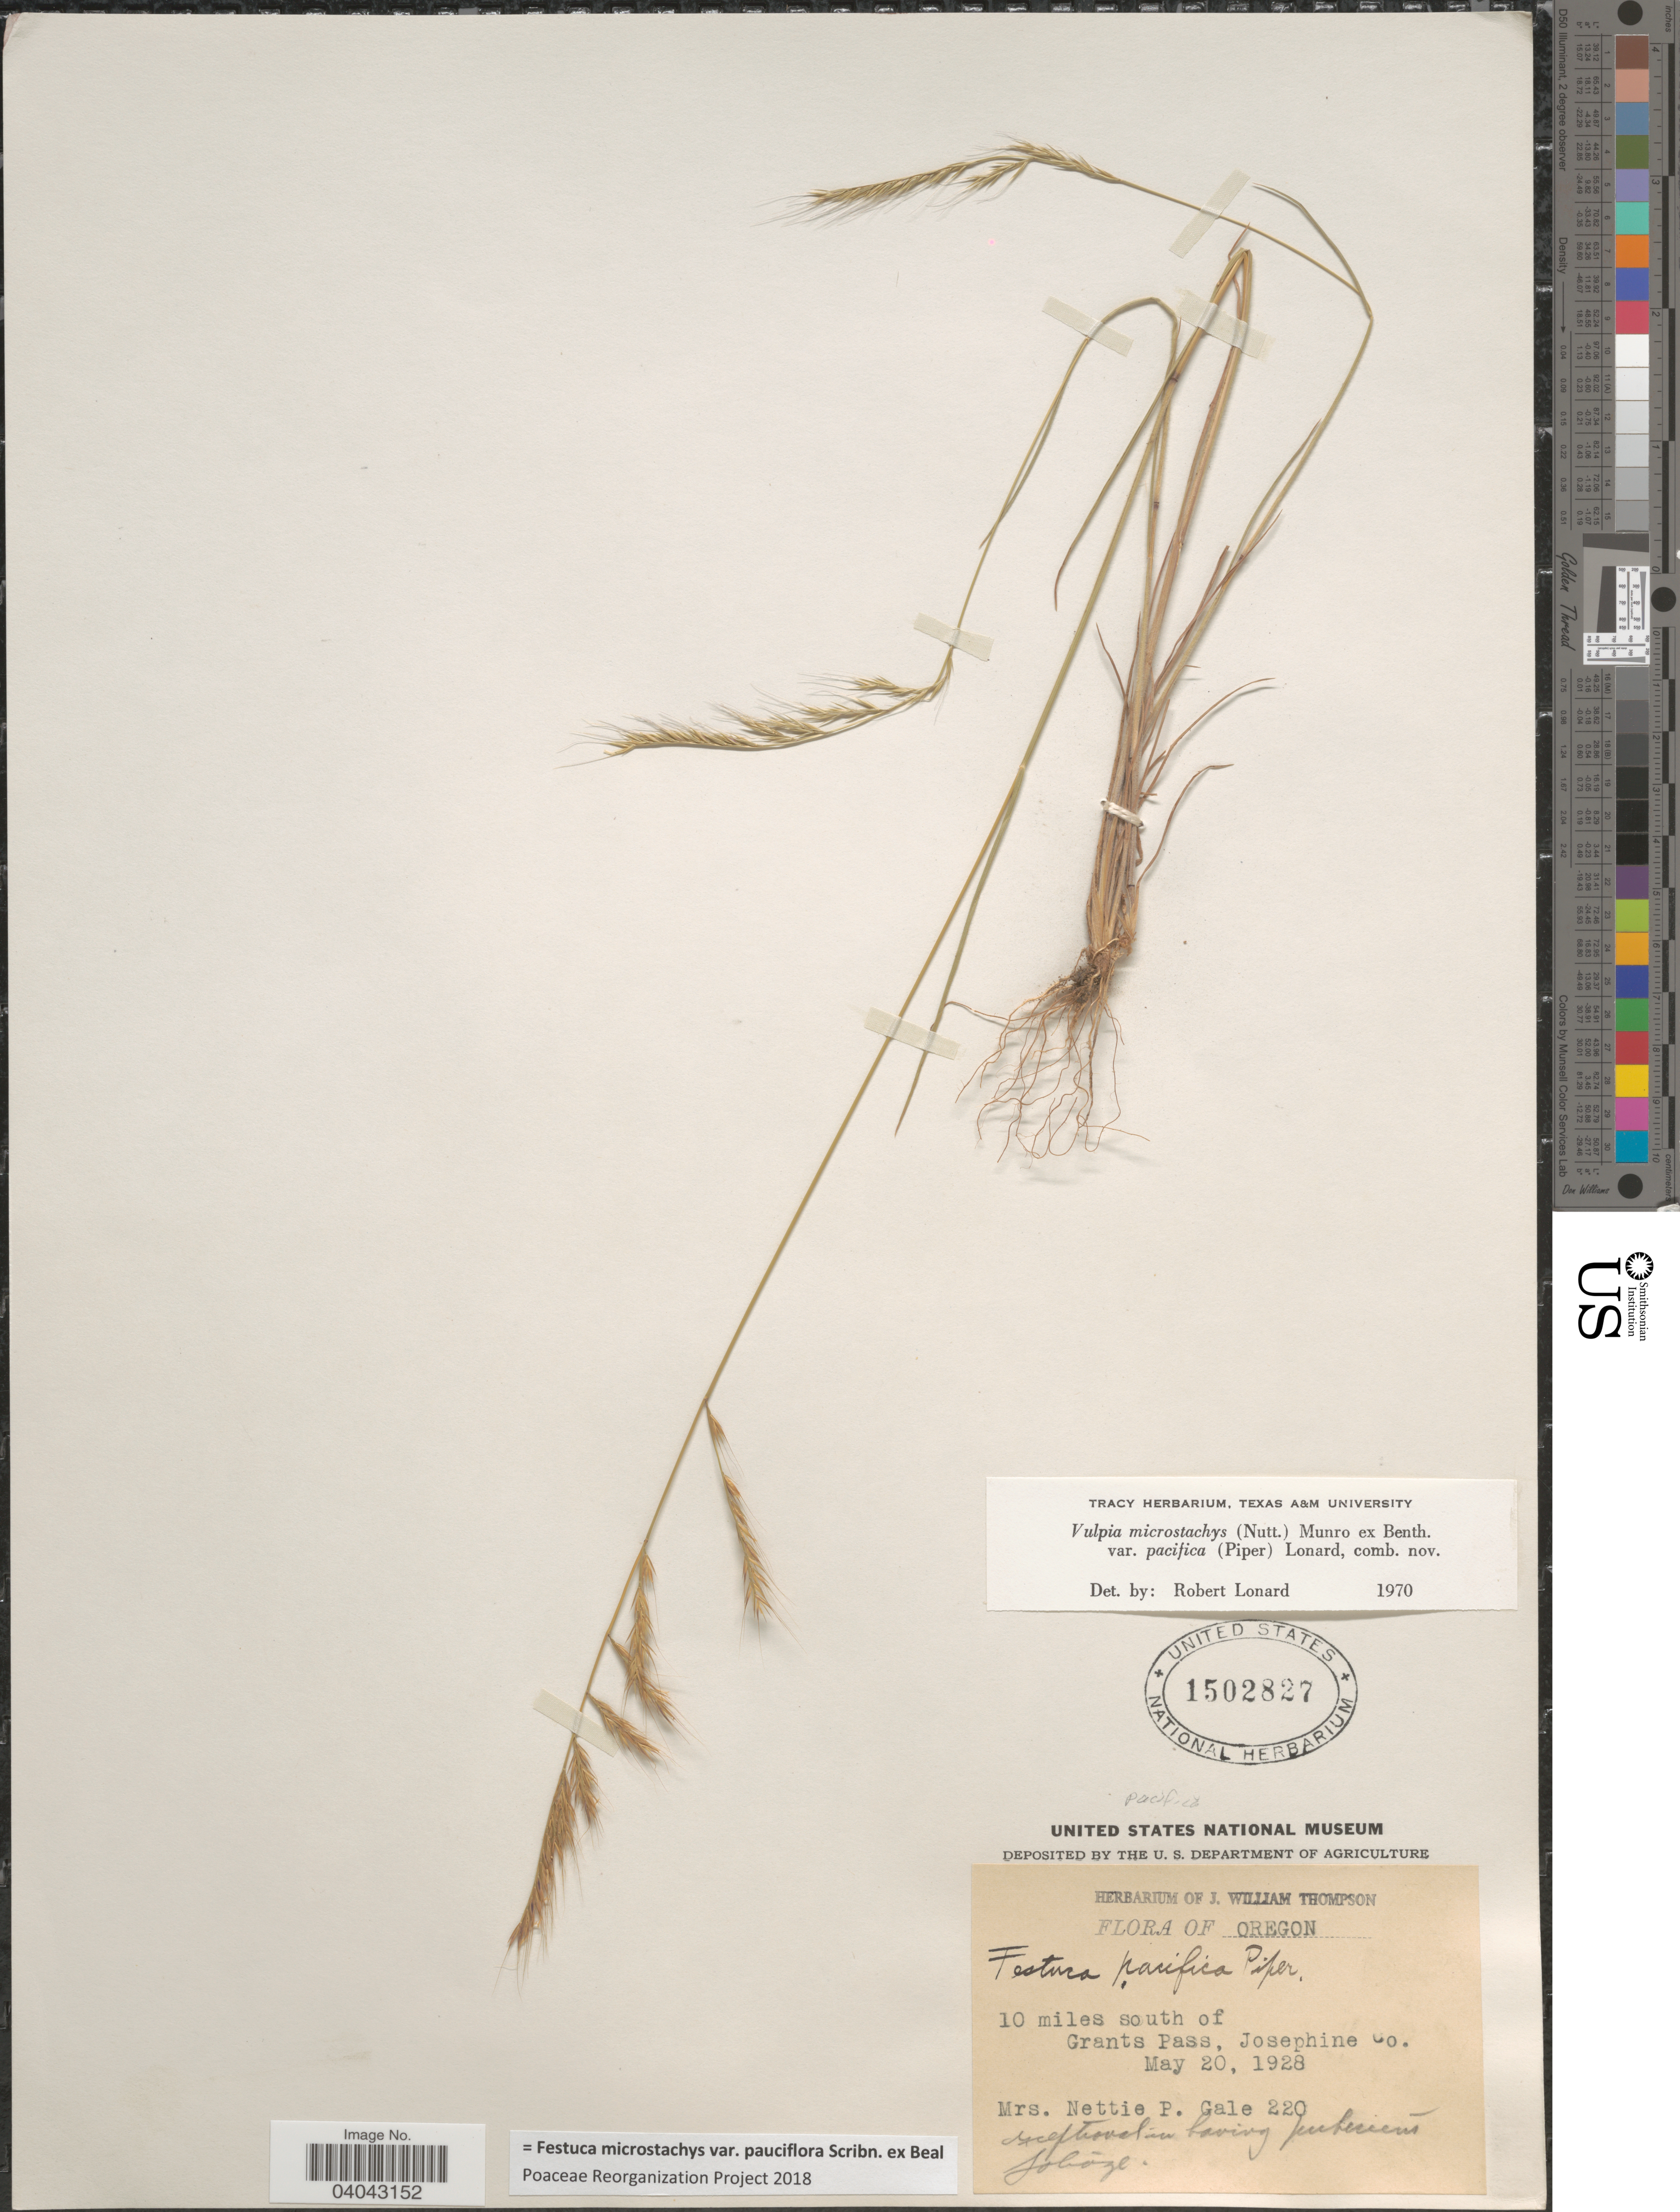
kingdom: Plantae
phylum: Tracheophyta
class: Liliopsida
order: Poales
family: Poaceae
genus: Festuca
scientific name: Festuca microstachys var. pauciflora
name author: Scribn. ex W.J. Beal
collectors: N. Gale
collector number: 220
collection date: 1928-05-20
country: United States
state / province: Oregon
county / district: Josephine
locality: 10 miles south of Grant Pass, Josephine Co.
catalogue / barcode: US 1502827